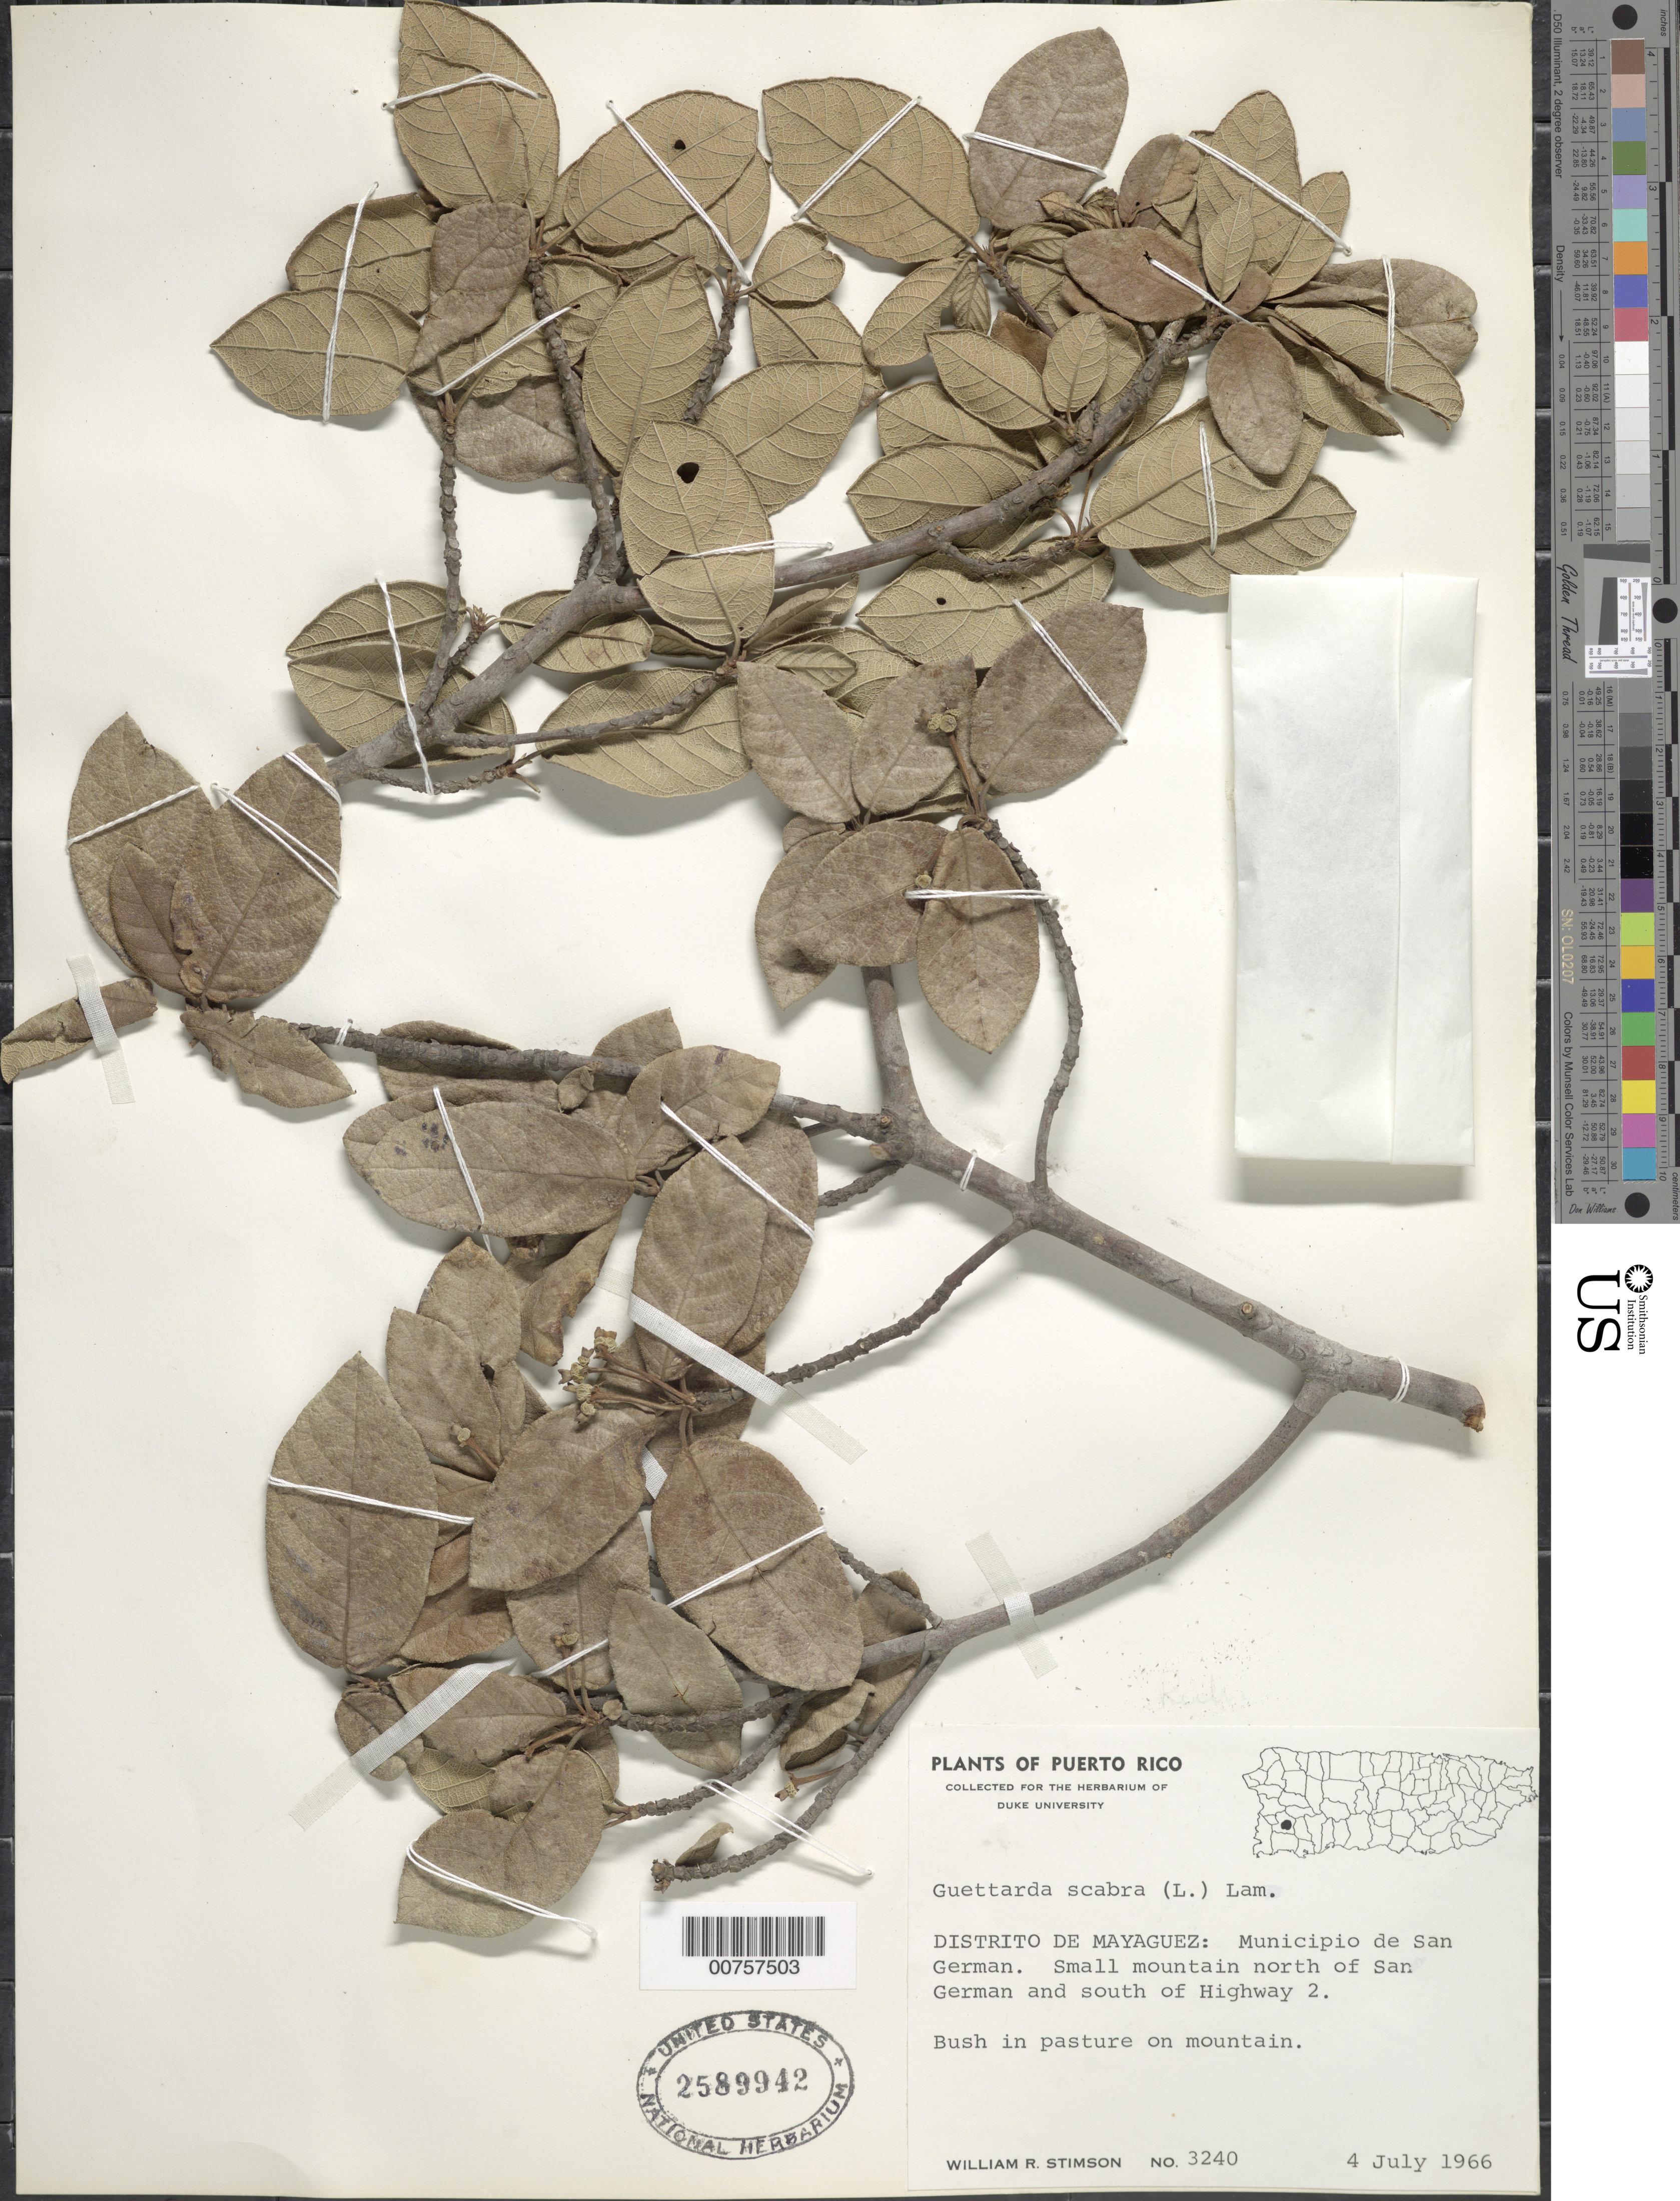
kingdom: Plantae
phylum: Tracheophyta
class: Magnoliopsida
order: Gentianales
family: Rubiaceae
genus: Guettarda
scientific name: Guettarda scabra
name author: (L.) Vent.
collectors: W. R. Stimson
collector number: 3240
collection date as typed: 04 Jul 1966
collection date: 1966-07-04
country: Puerto Rico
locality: Distrito de Mayagüez: Municipio de San German, small mountain N of San German and S of Highway 2.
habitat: In pasture on mountain.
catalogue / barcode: US 2589942